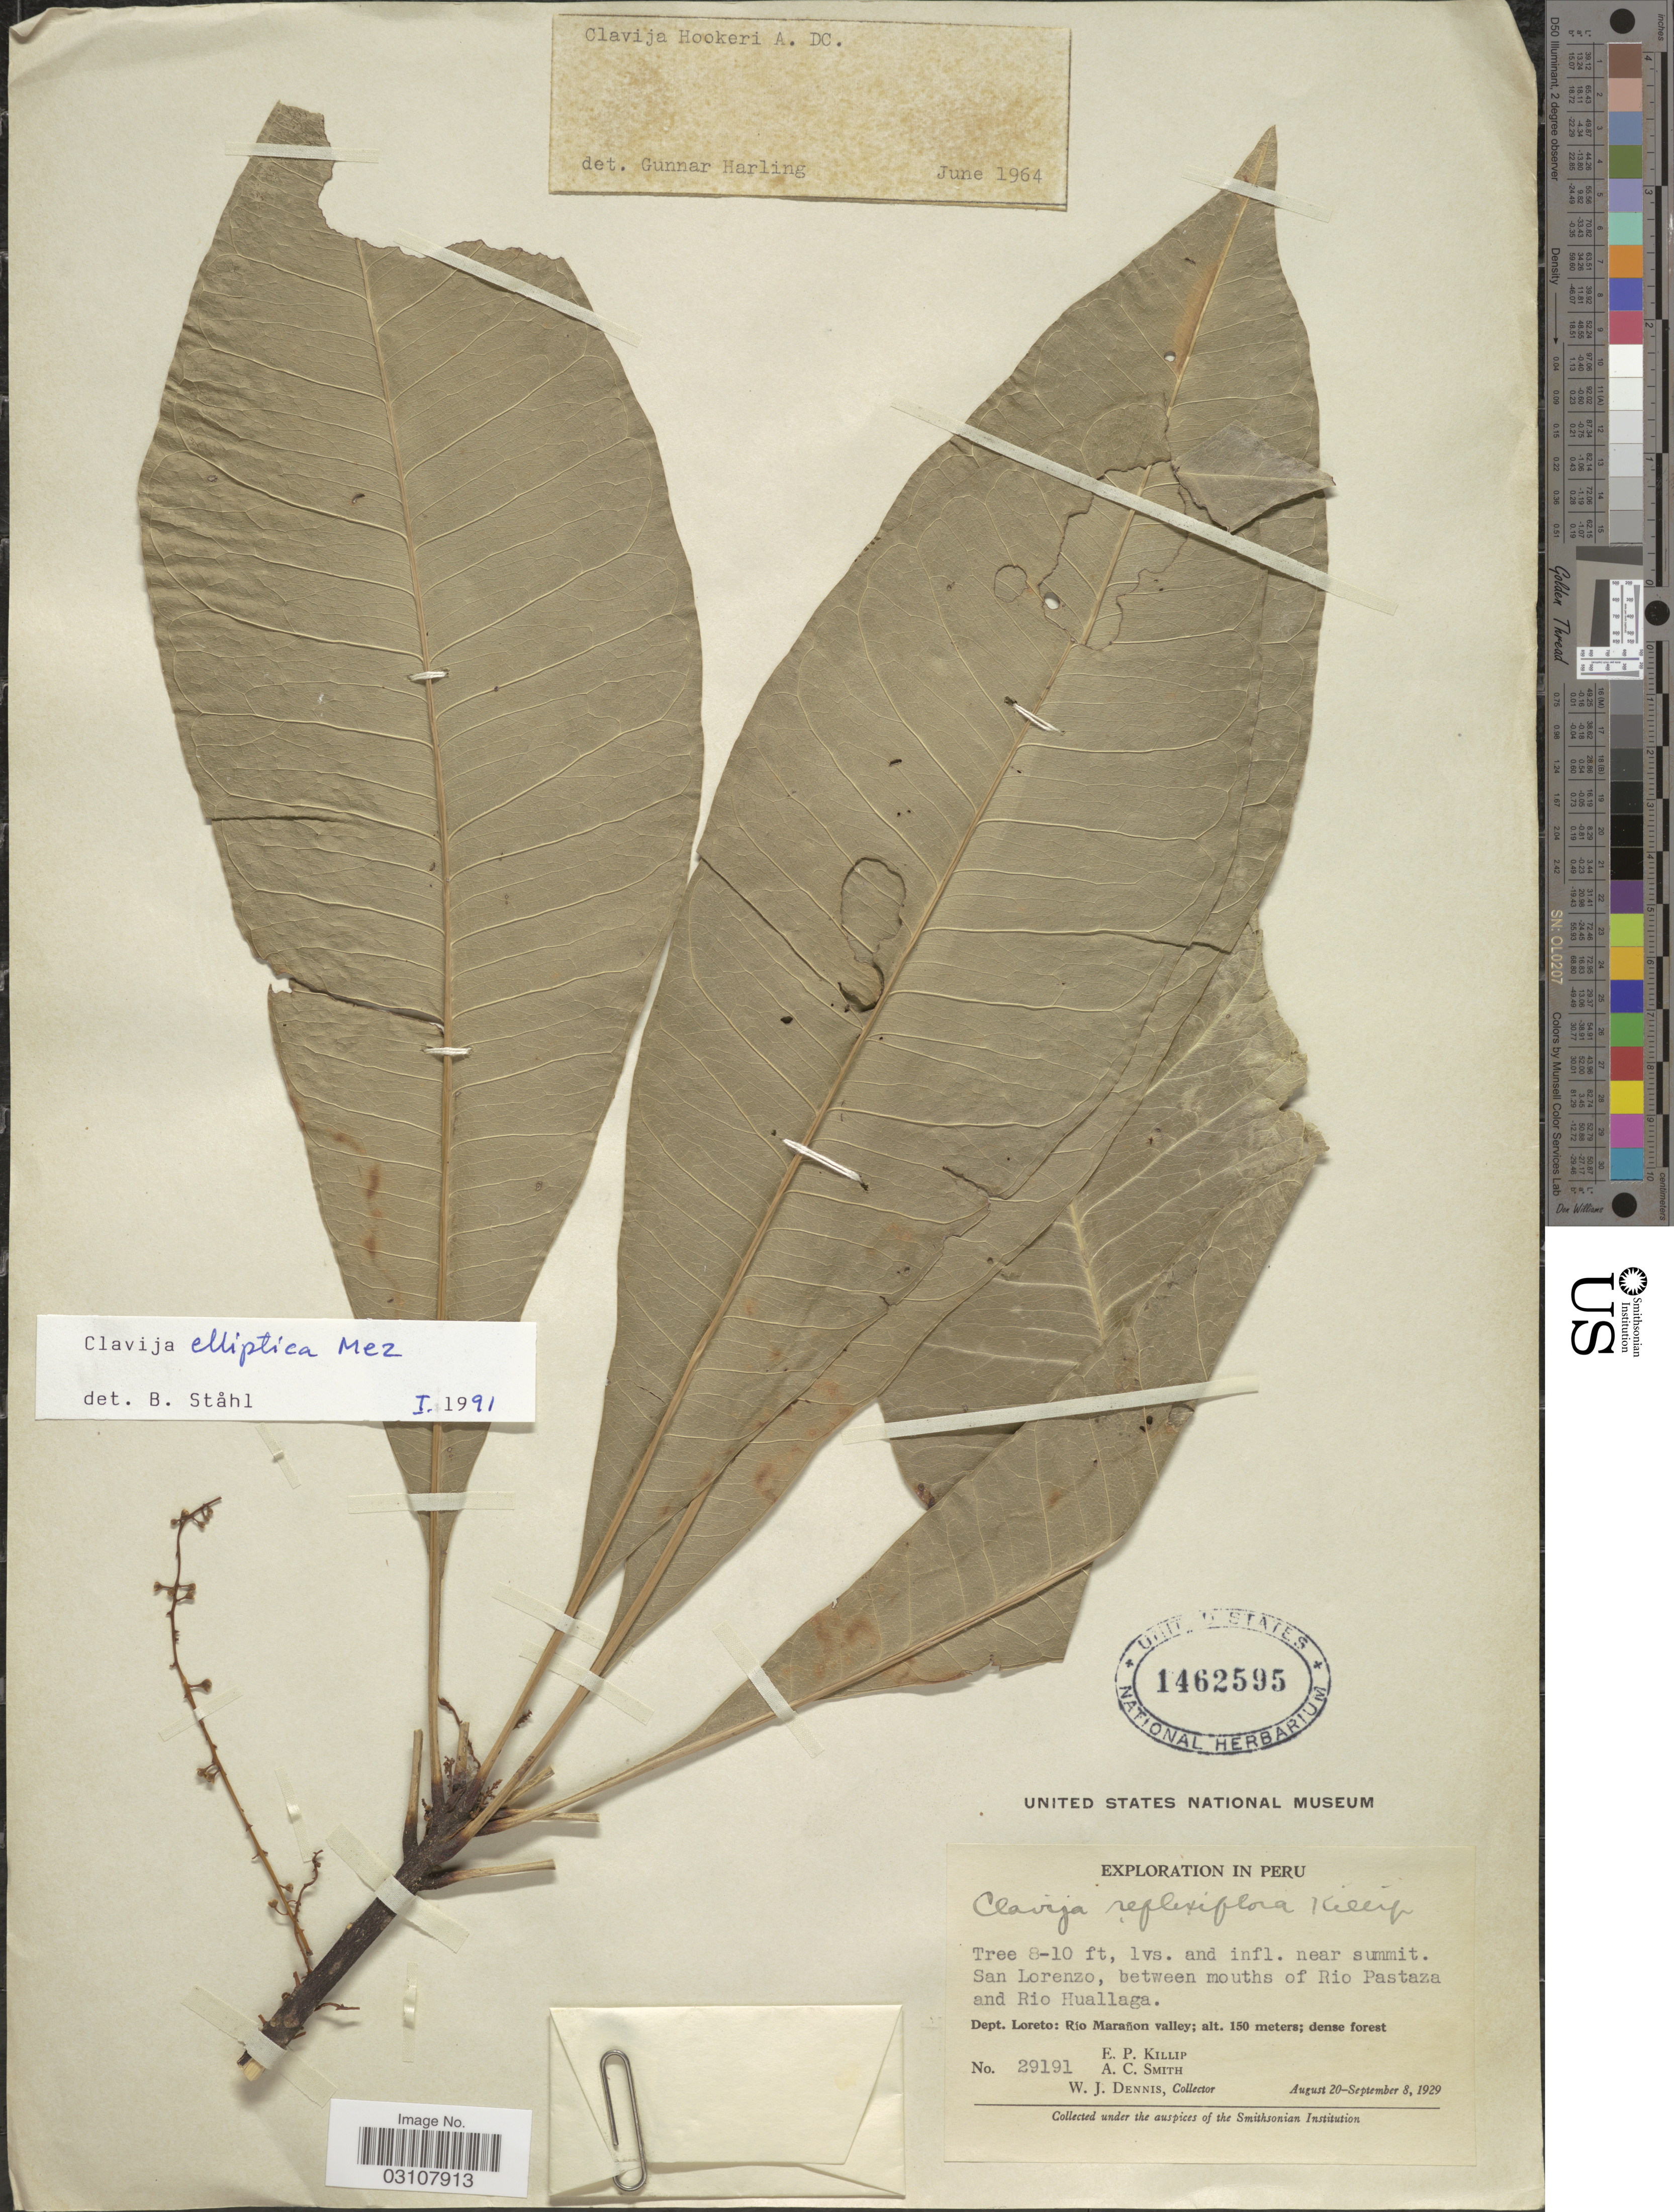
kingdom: Plantae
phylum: Tracheophyta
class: Magnoliopsida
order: Ericales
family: Primulaceae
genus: Clavija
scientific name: Clavija elliptica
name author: Mez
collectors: E. P. Killip, A. C. Smith & W. J. Dennis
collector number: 29191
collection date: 1929-08-20/1929-09-08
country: Peru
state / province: Loreto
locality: San Lorenzo, between mouths of Rio Pastazá and Río Huallaga. Dept. Loreto: Rio Marañon valley.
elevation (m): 150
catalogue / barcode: US 1462595